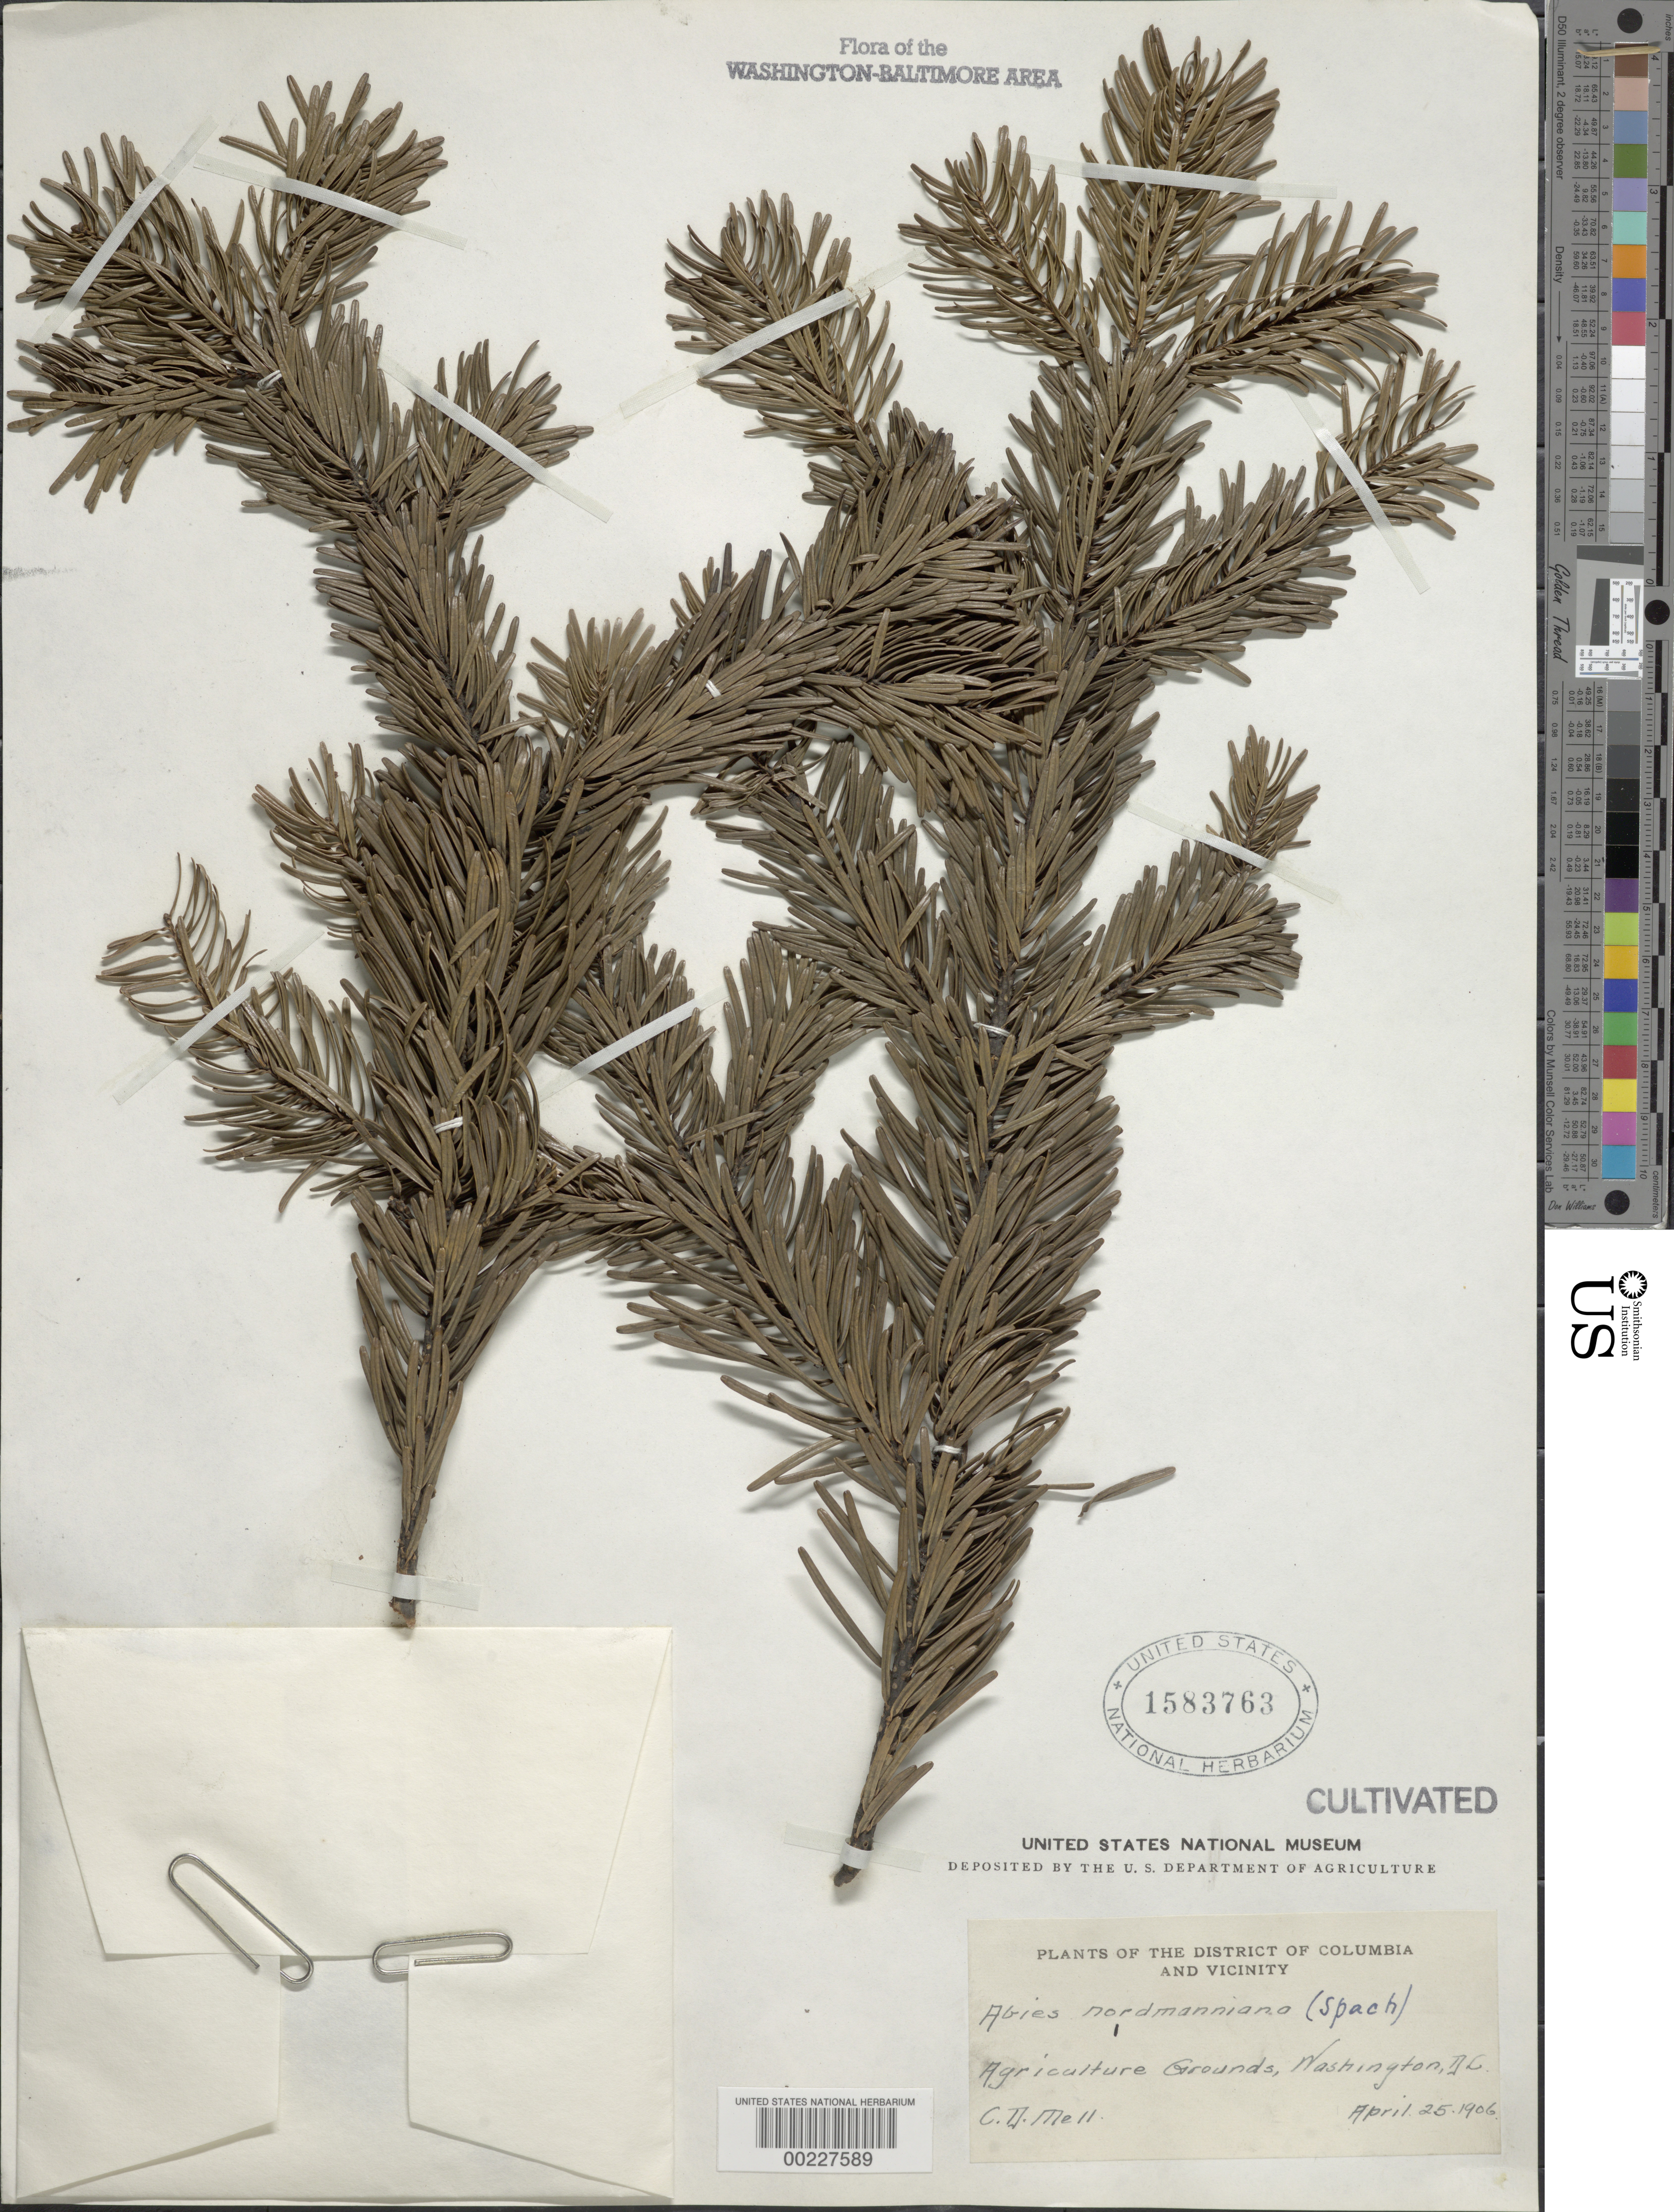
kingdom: Plantae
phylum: Tracheophyta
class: Pinopsida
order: Pinales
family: Pinaceae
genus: Abies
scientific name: Abies nordmanniana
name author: (Steven) Spach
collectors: C. D. Mell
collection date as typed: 25 Apr 1906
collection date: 1906-04-25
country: United States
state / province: District of Columbia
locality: Agriculture grounds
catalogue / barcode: US 1583763